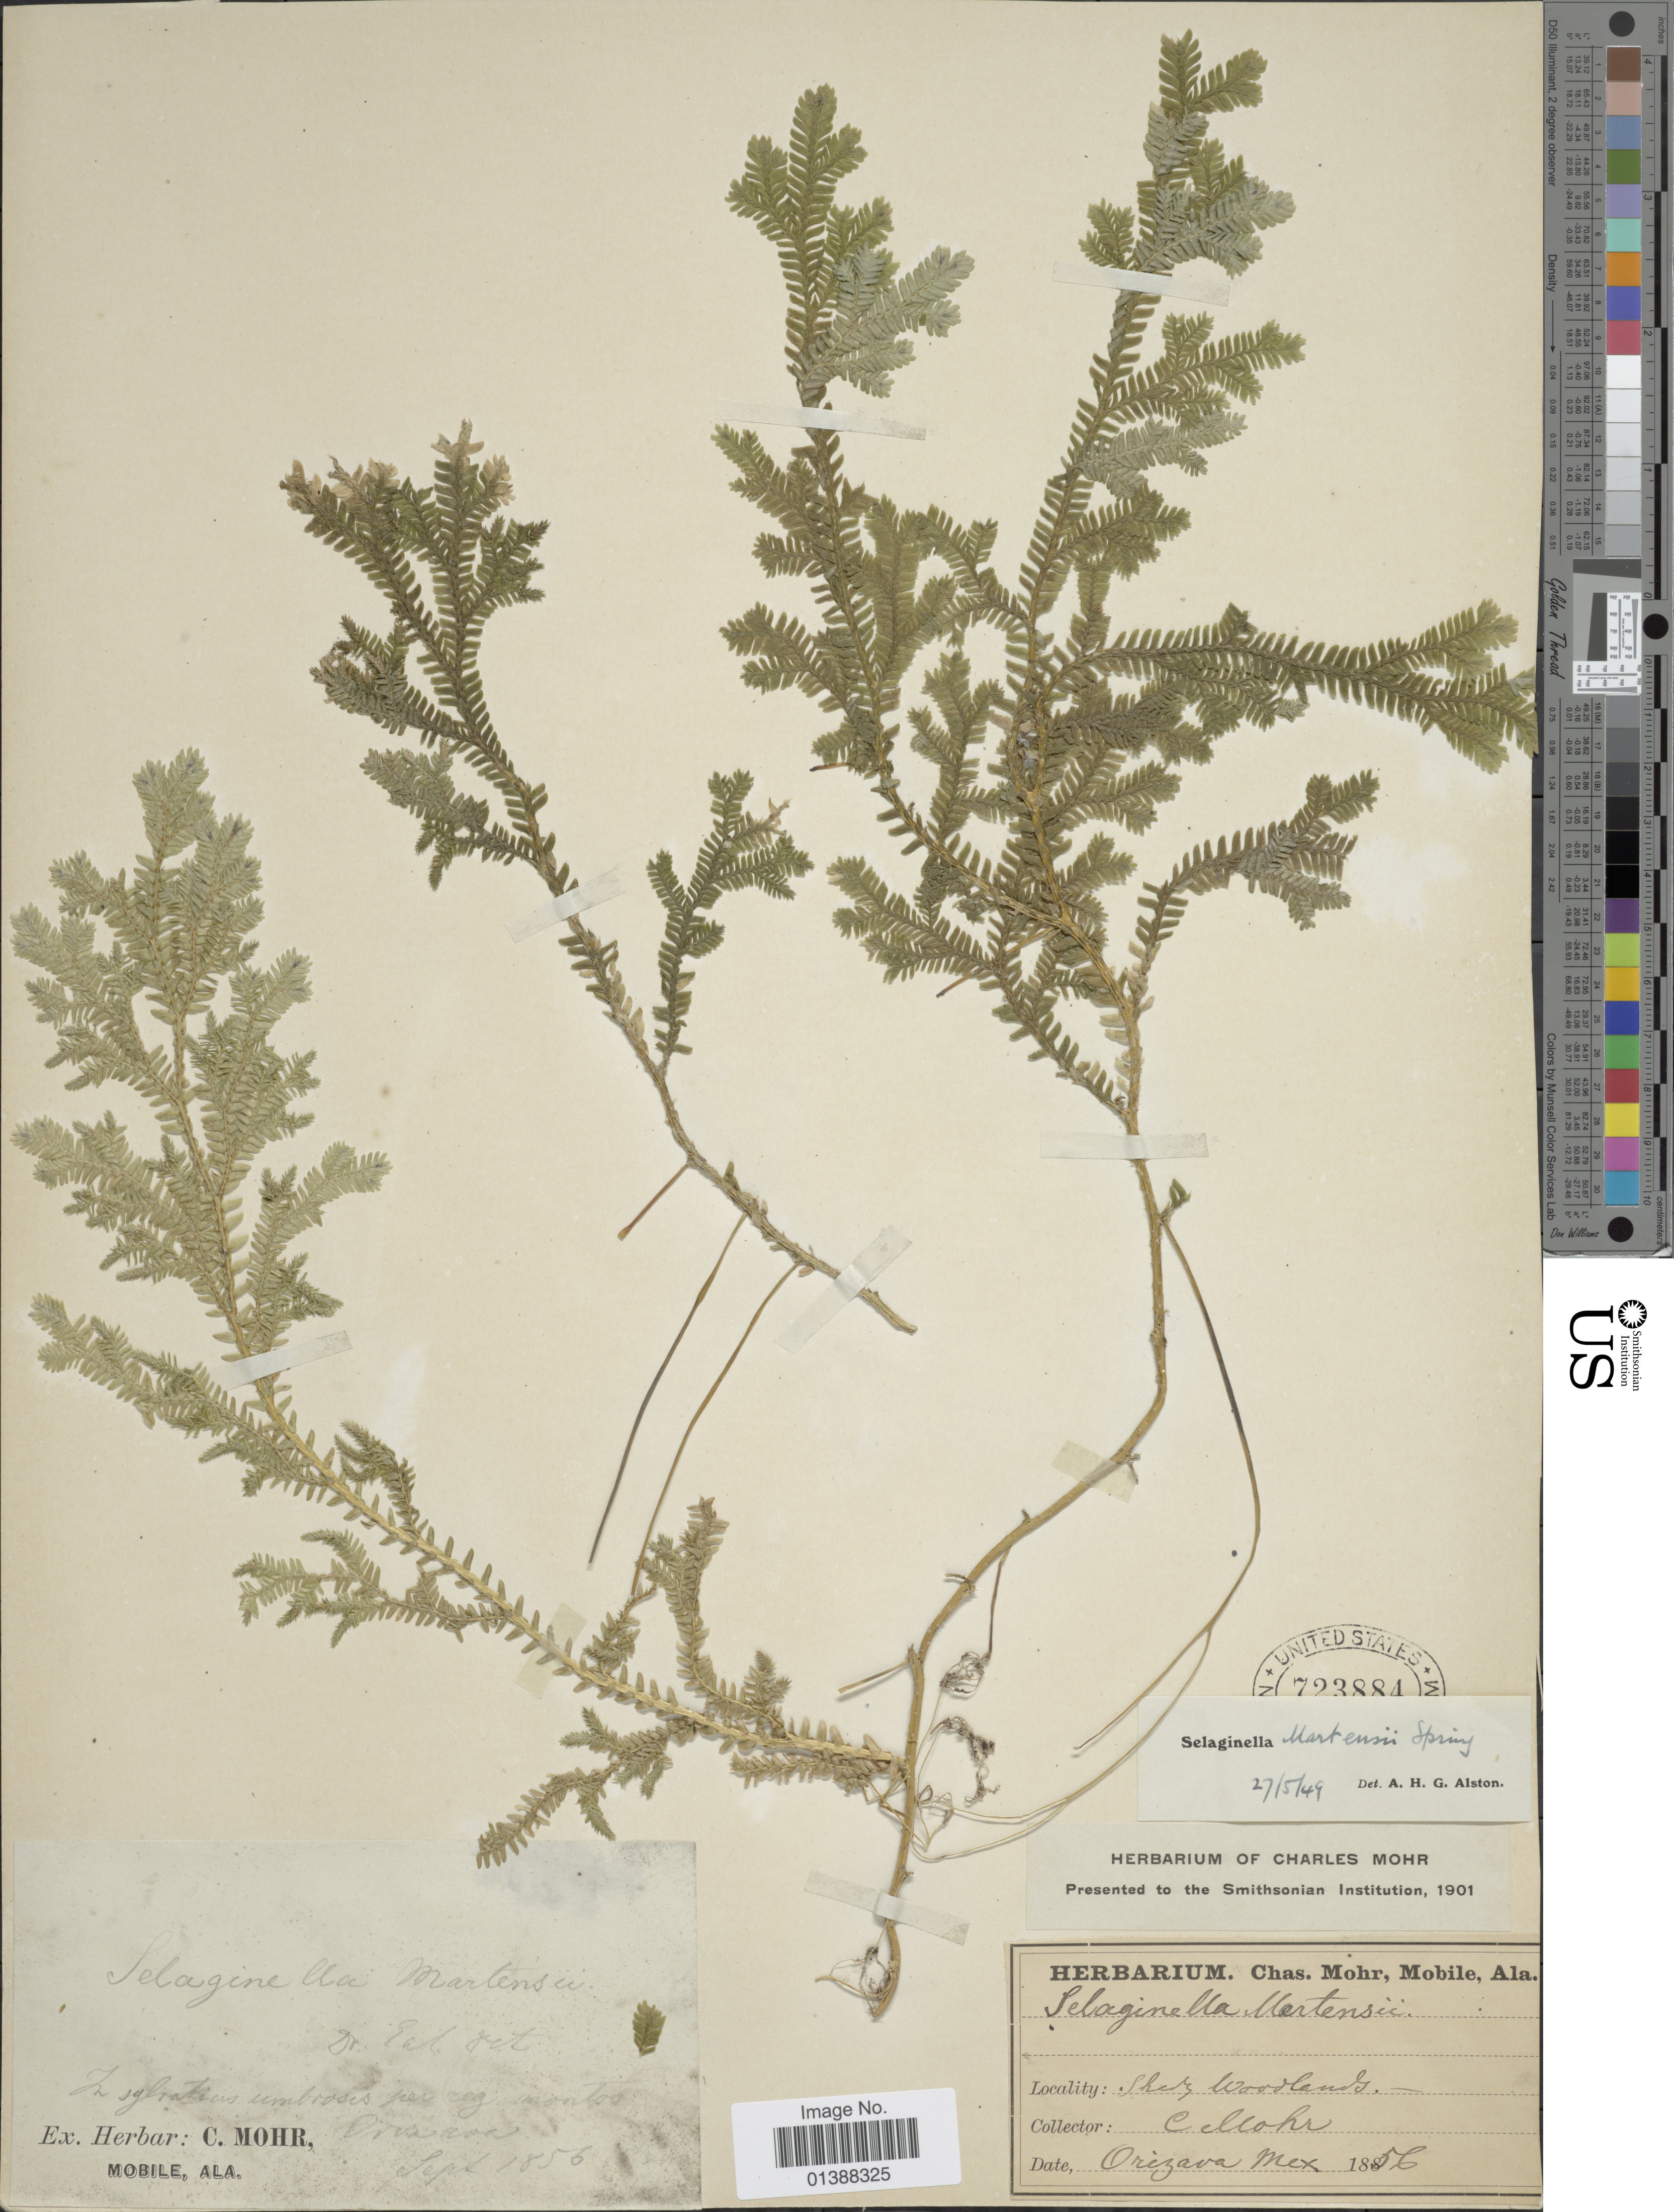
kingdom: Plantae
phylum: Tracheophyta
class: Lycopodiopsida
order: Selaginellales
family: Selaginellaceae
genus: Selaginella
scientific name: Selaginella martensii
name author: Spring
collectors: C. T. Mohr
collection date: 1856-09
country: Mexico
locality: Orizaba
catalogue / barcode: US 723884